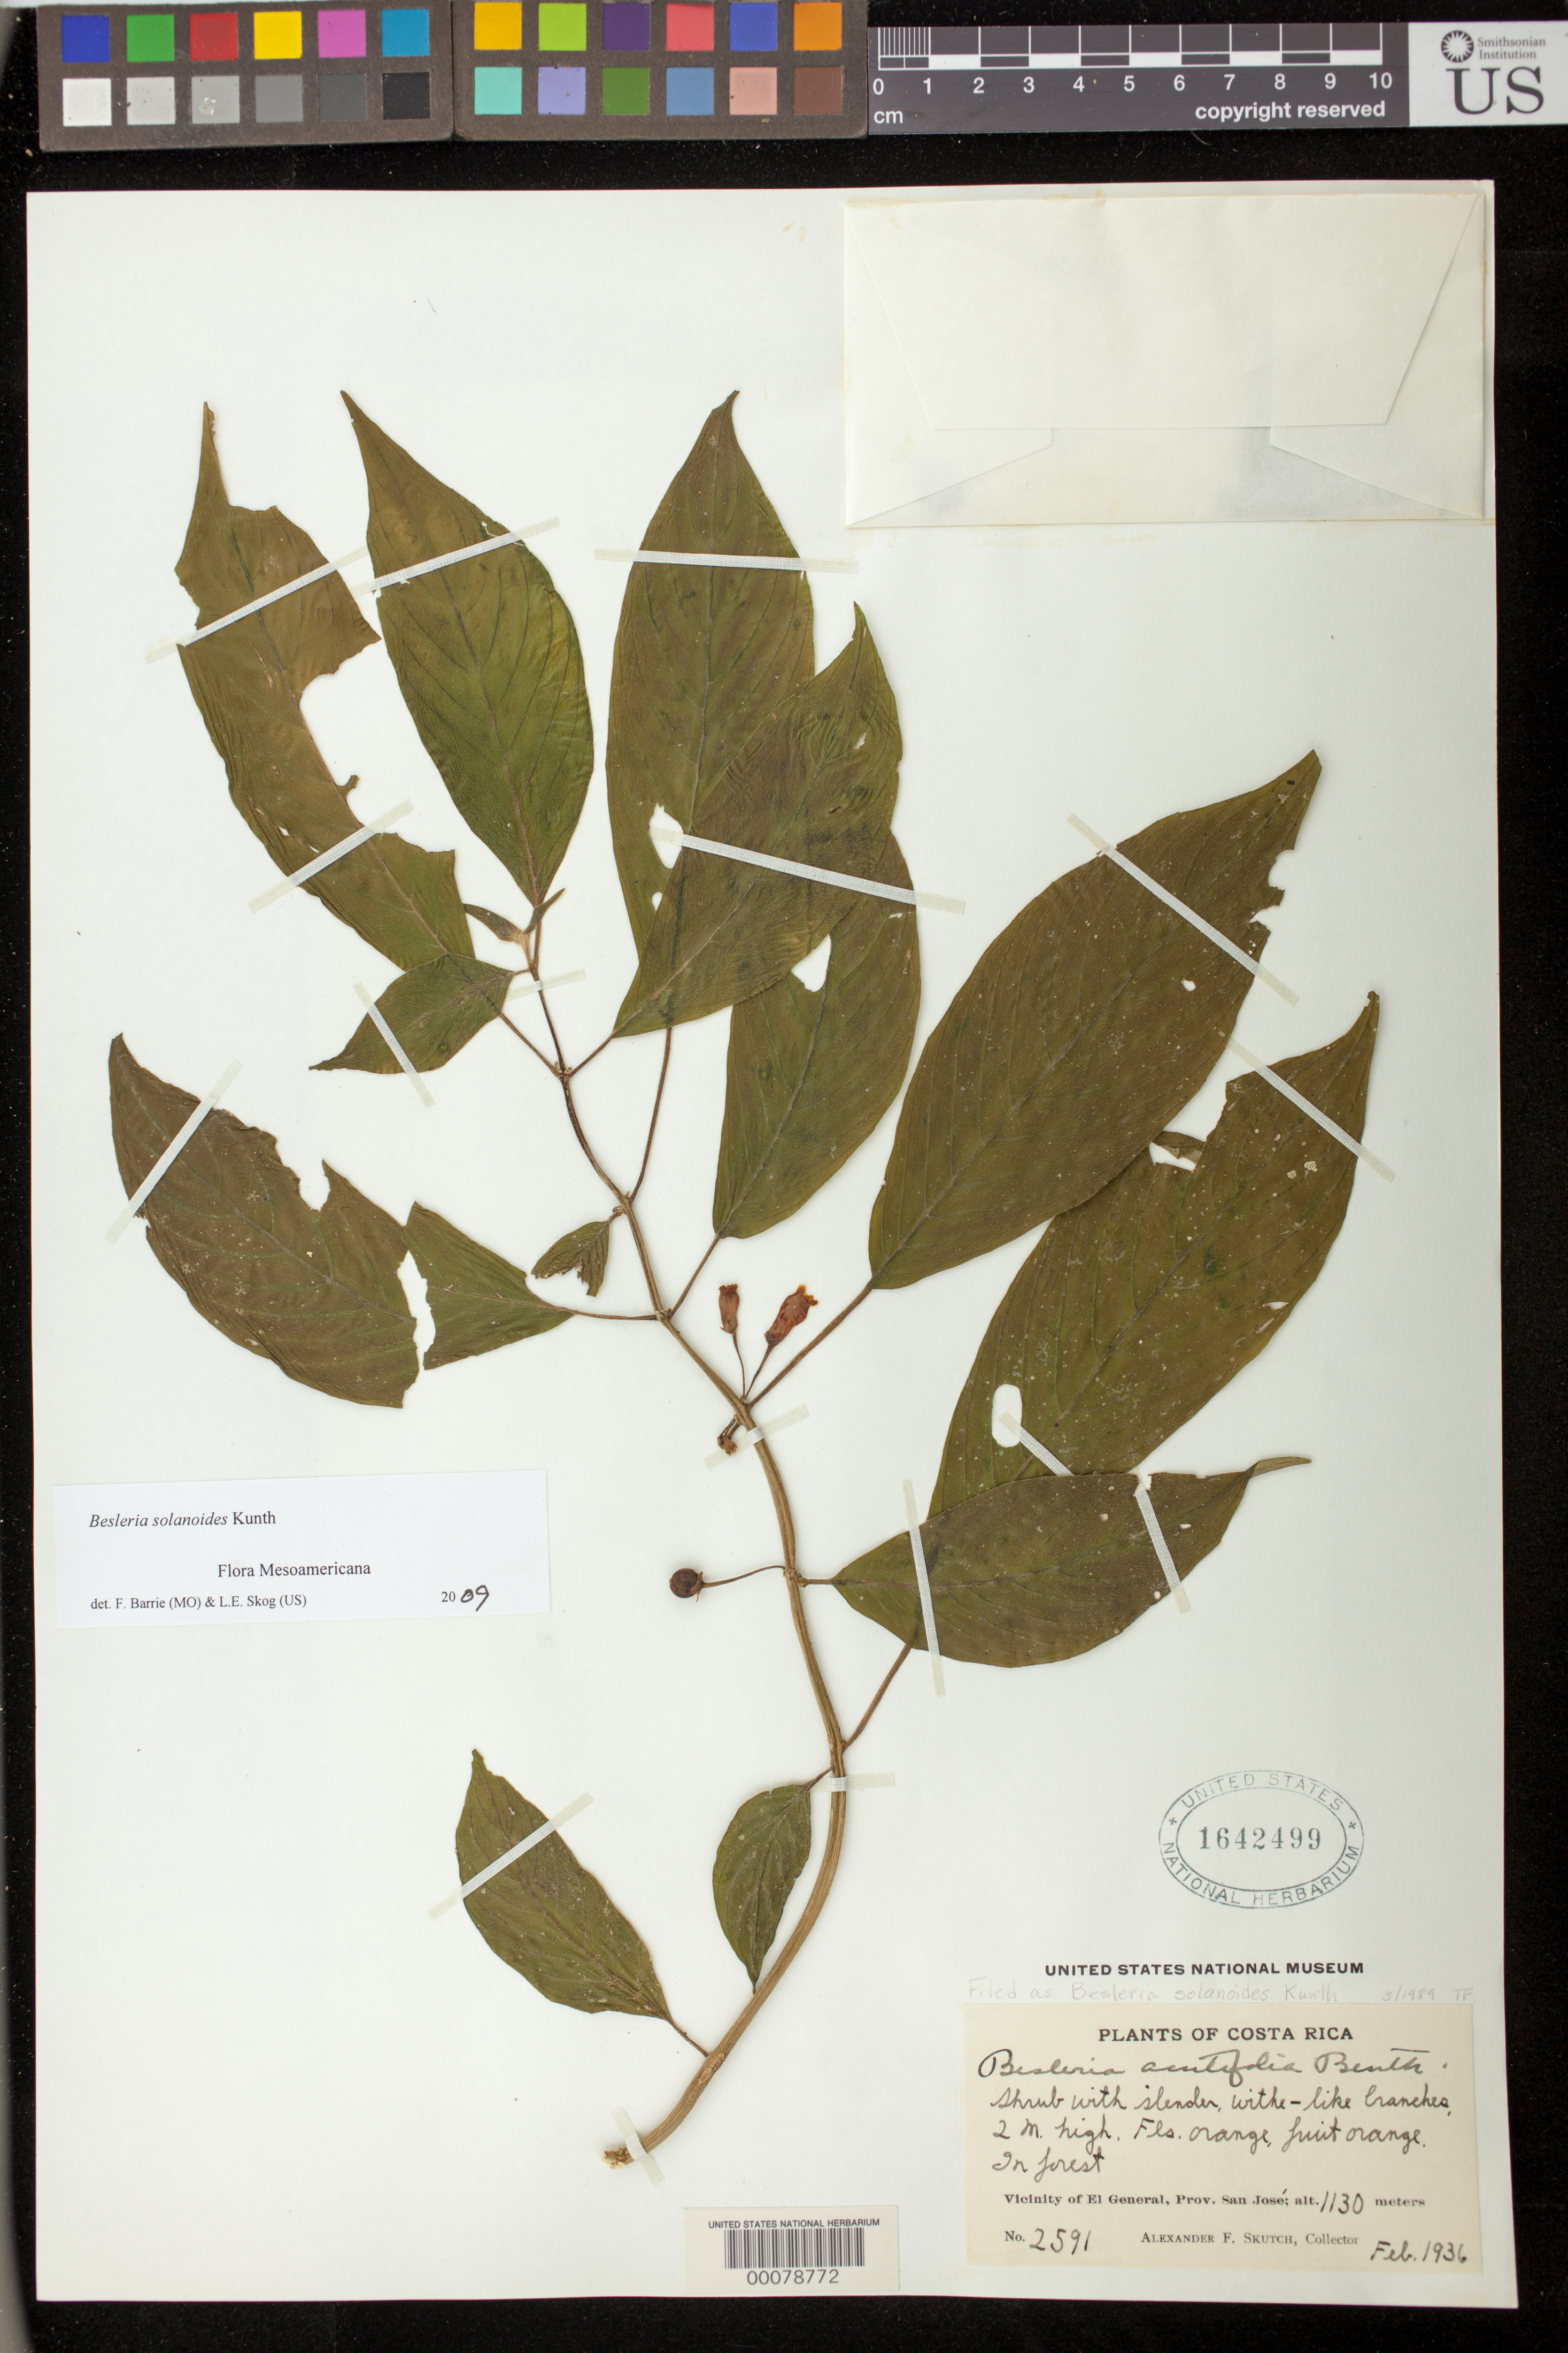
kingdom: Plantae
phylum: Tracheophyta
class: Magnoliopsida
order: Lamiales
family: Gesneriaceae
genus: Besleria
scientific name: Besleria solanoides var. solanoides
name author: Kunth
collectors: A. F. Skutch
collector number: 2591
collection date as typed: Feb 1936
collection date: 1936-02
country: Costa Rica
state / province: San José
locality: Vicinity of El General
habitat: In forest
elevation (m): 1130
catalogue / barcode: US 1642499